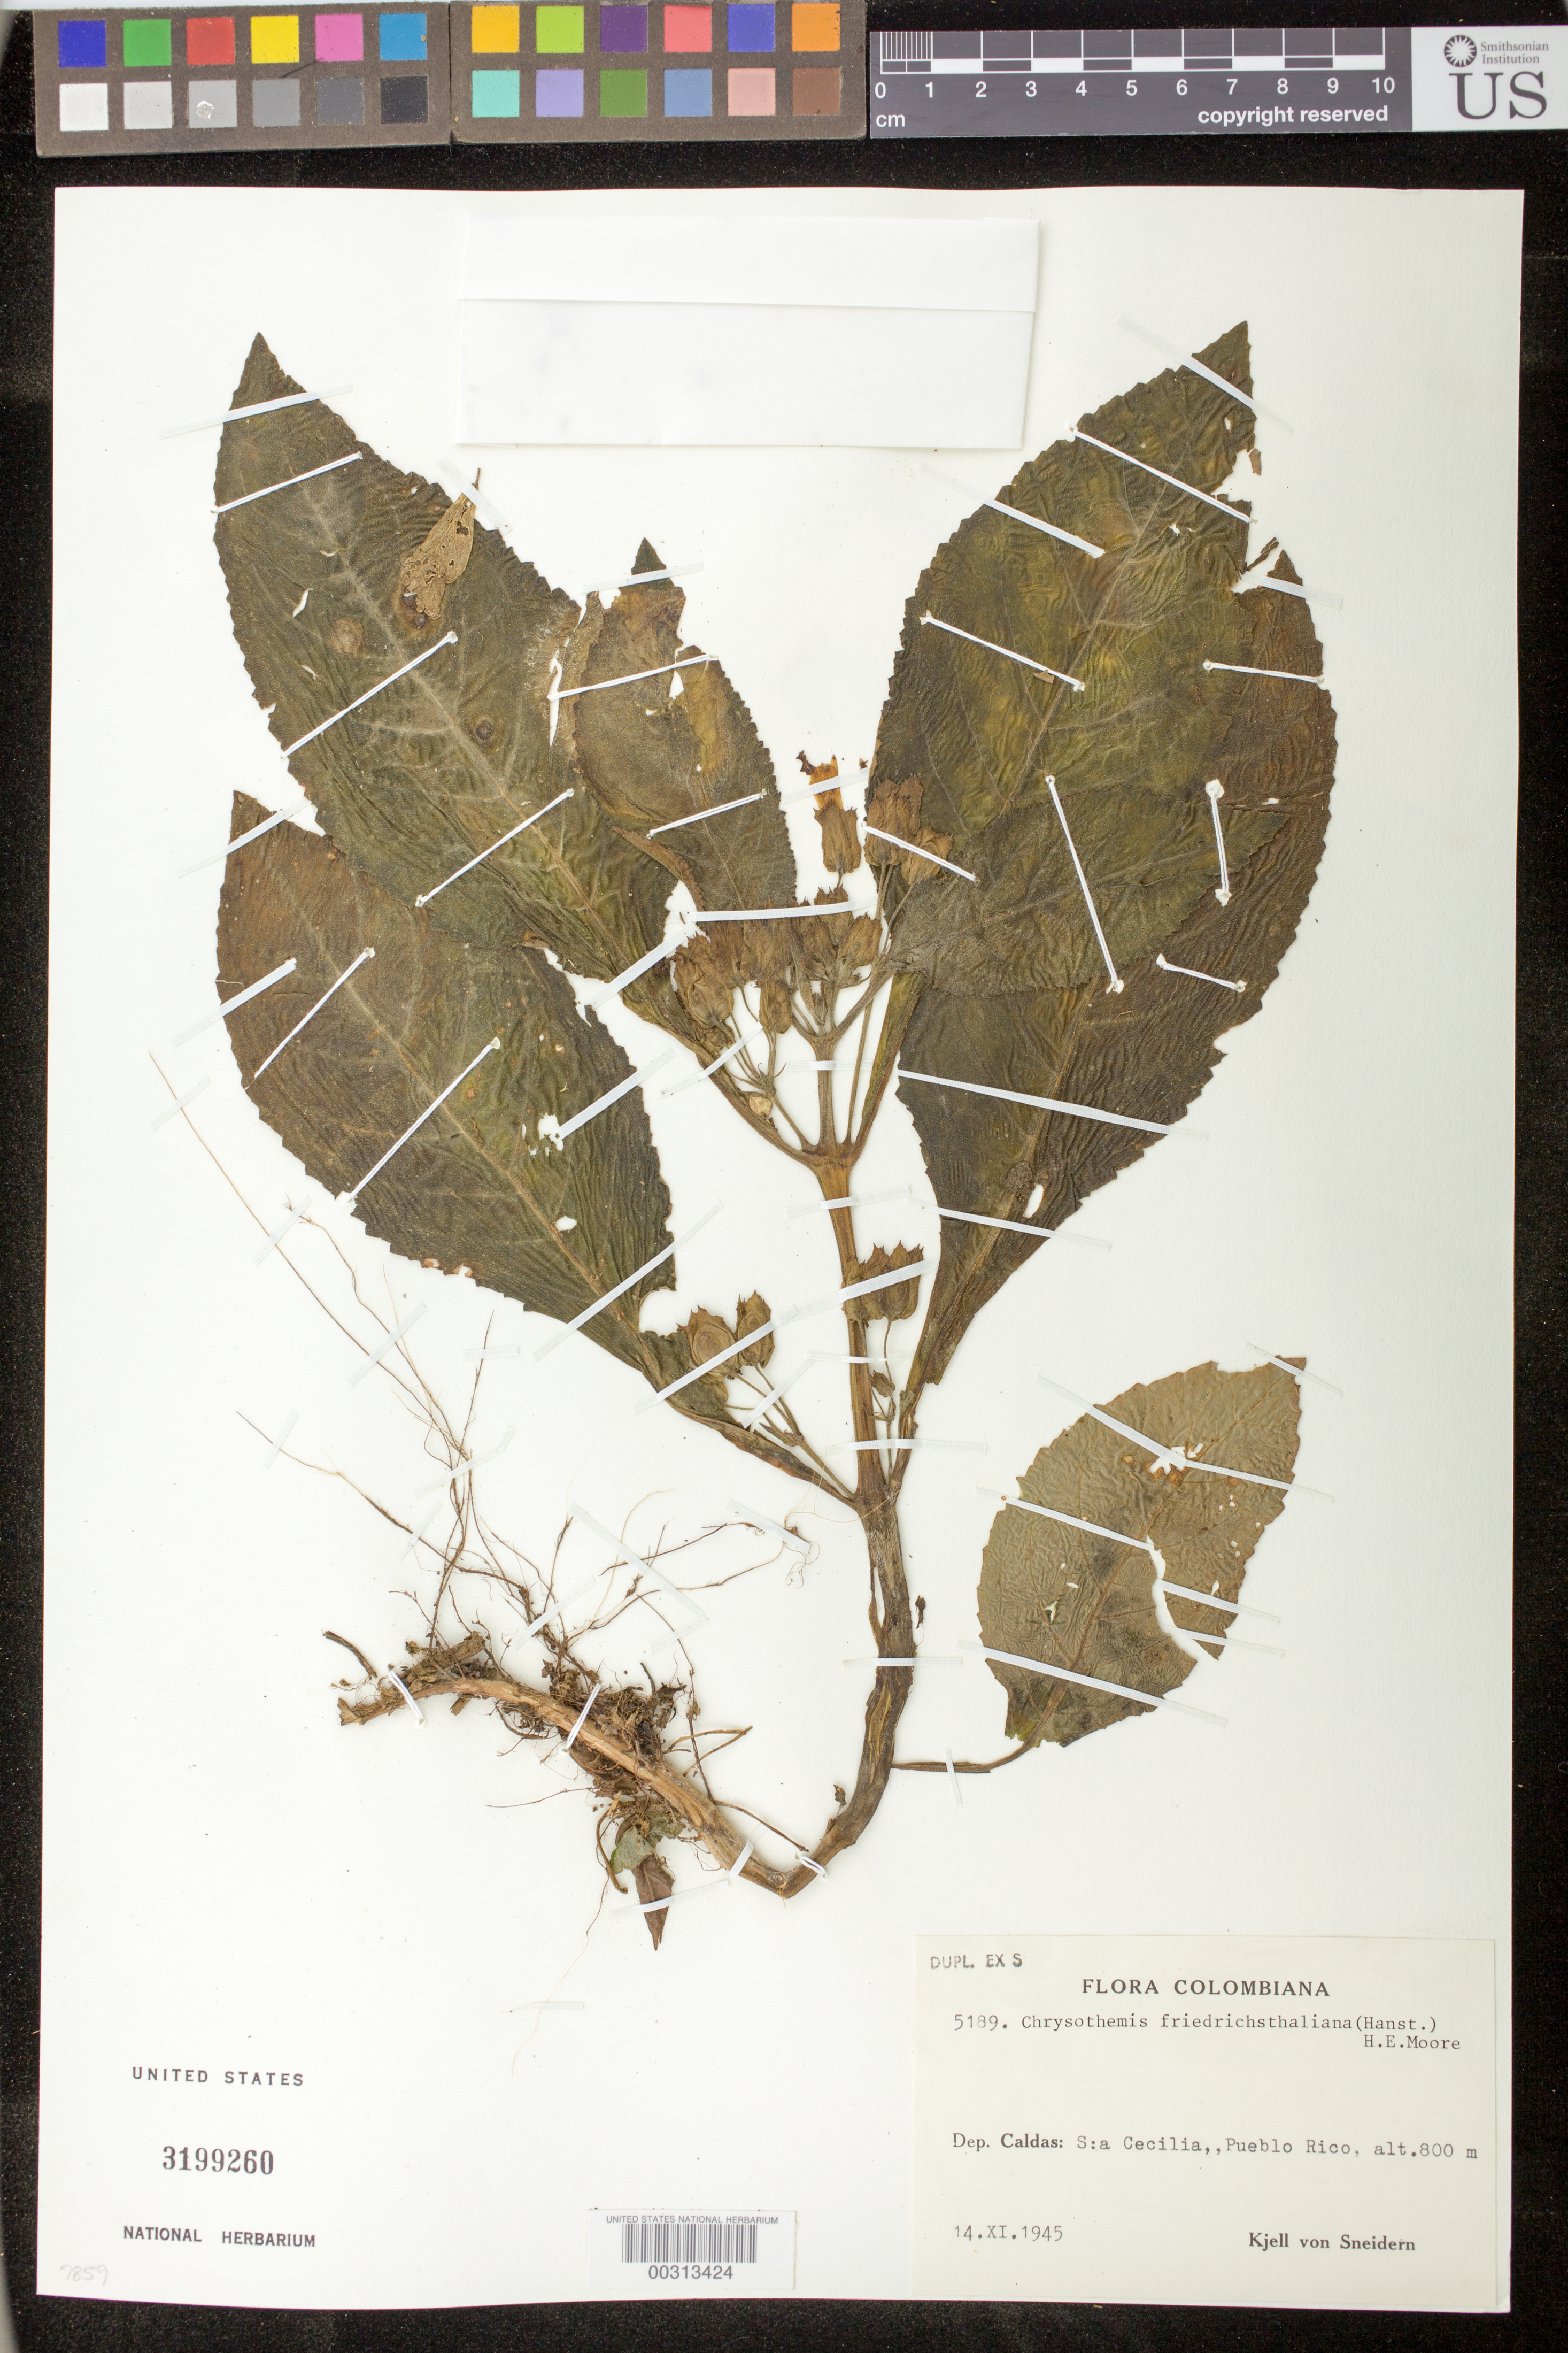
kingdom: Plantae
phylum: Tracheophyta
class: Magnoliopsida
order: Lamiales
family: Gesneriaceae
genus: Chrysothemis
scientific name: Chrysothemis friedrichsthaliana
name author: (Hanst.) H.E. Moore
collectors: K. von Sneidern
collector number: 5189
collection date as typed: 14 Nov 1945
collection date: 1945-11-14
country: Colombia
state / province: Caldas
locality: Pueblo Rico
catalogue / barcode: US 3199260